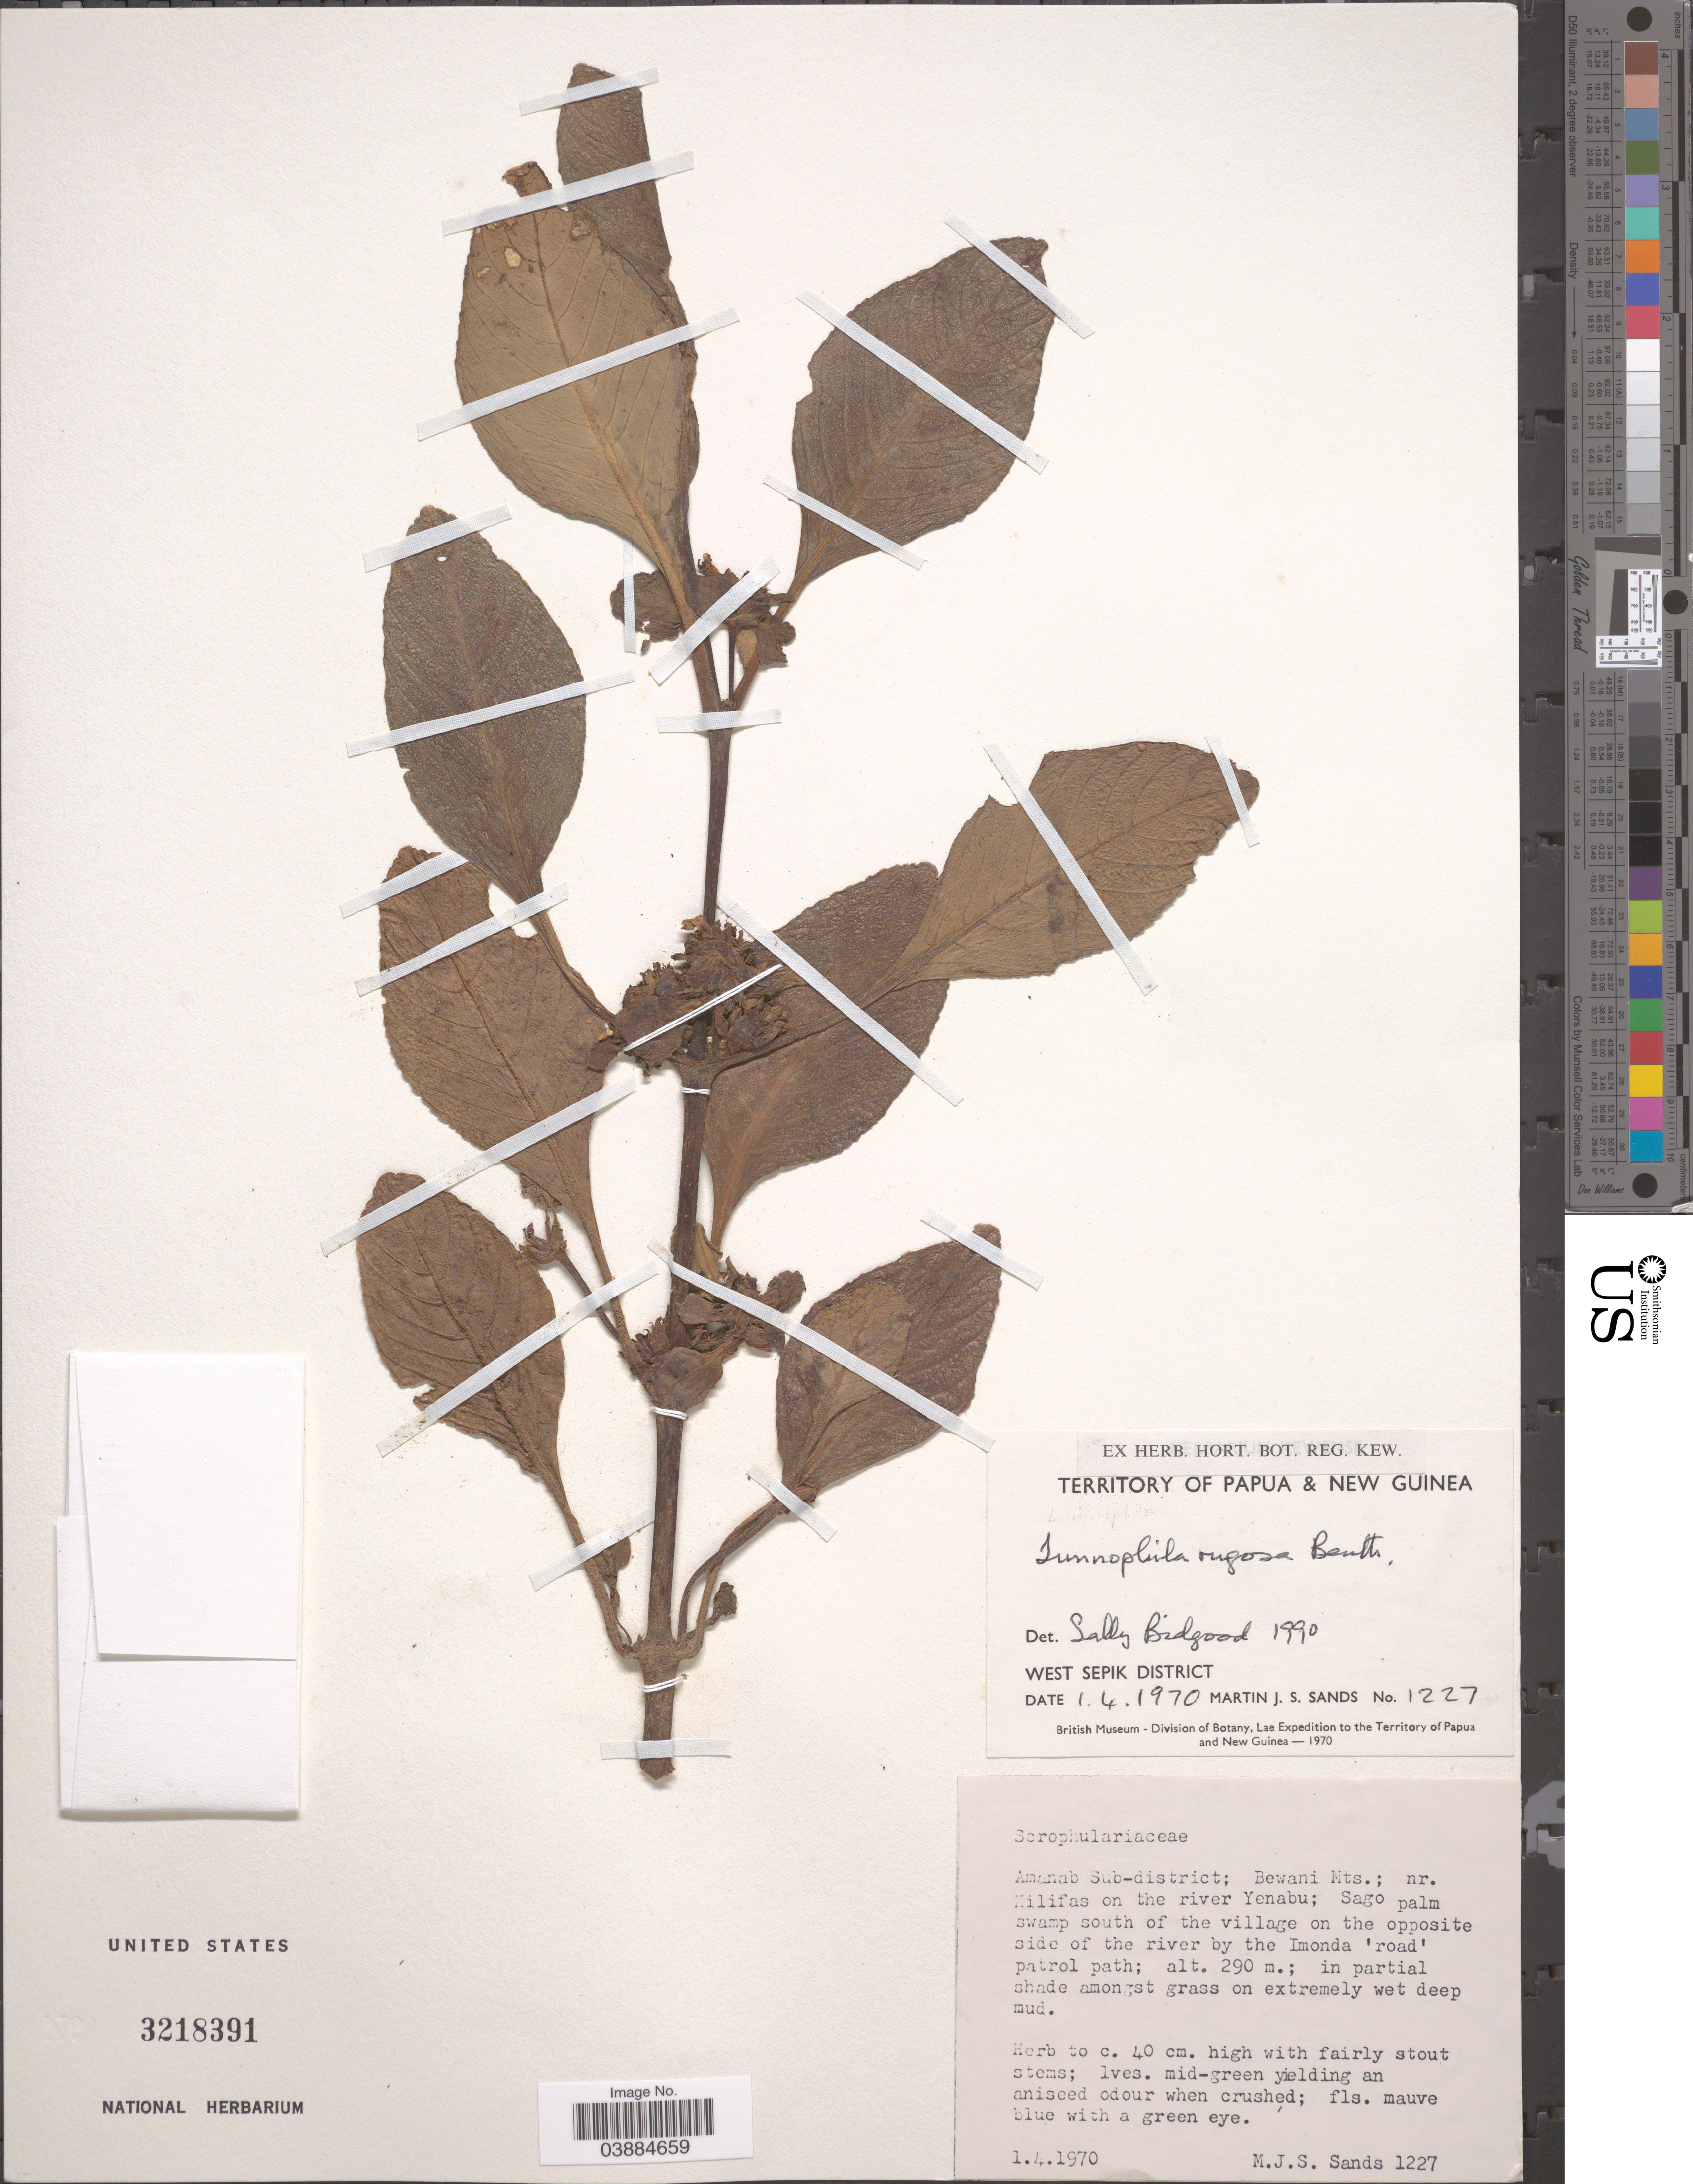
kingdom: Plantae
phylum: Tracheophyta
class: Magnoliopsida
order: Lamiales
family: Plantaginaceae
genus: Limnophila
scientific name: Limnophila rugosa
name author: (Roth) Merr.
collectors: M. Sands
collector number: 1227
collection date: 1970-04-01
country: Papua New Guinea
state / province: Sandaun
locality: Territory of Papua and New Guinea. West Sepik District. New Guinea. Amanab Sub-district; Bewani Mts.; nr. Kilifas on the river Yenabu; Sago palm swamp south of the village on the opposite side of the river by the Imonda 'road' patrol path.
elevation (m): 290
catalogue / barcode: US 3218391